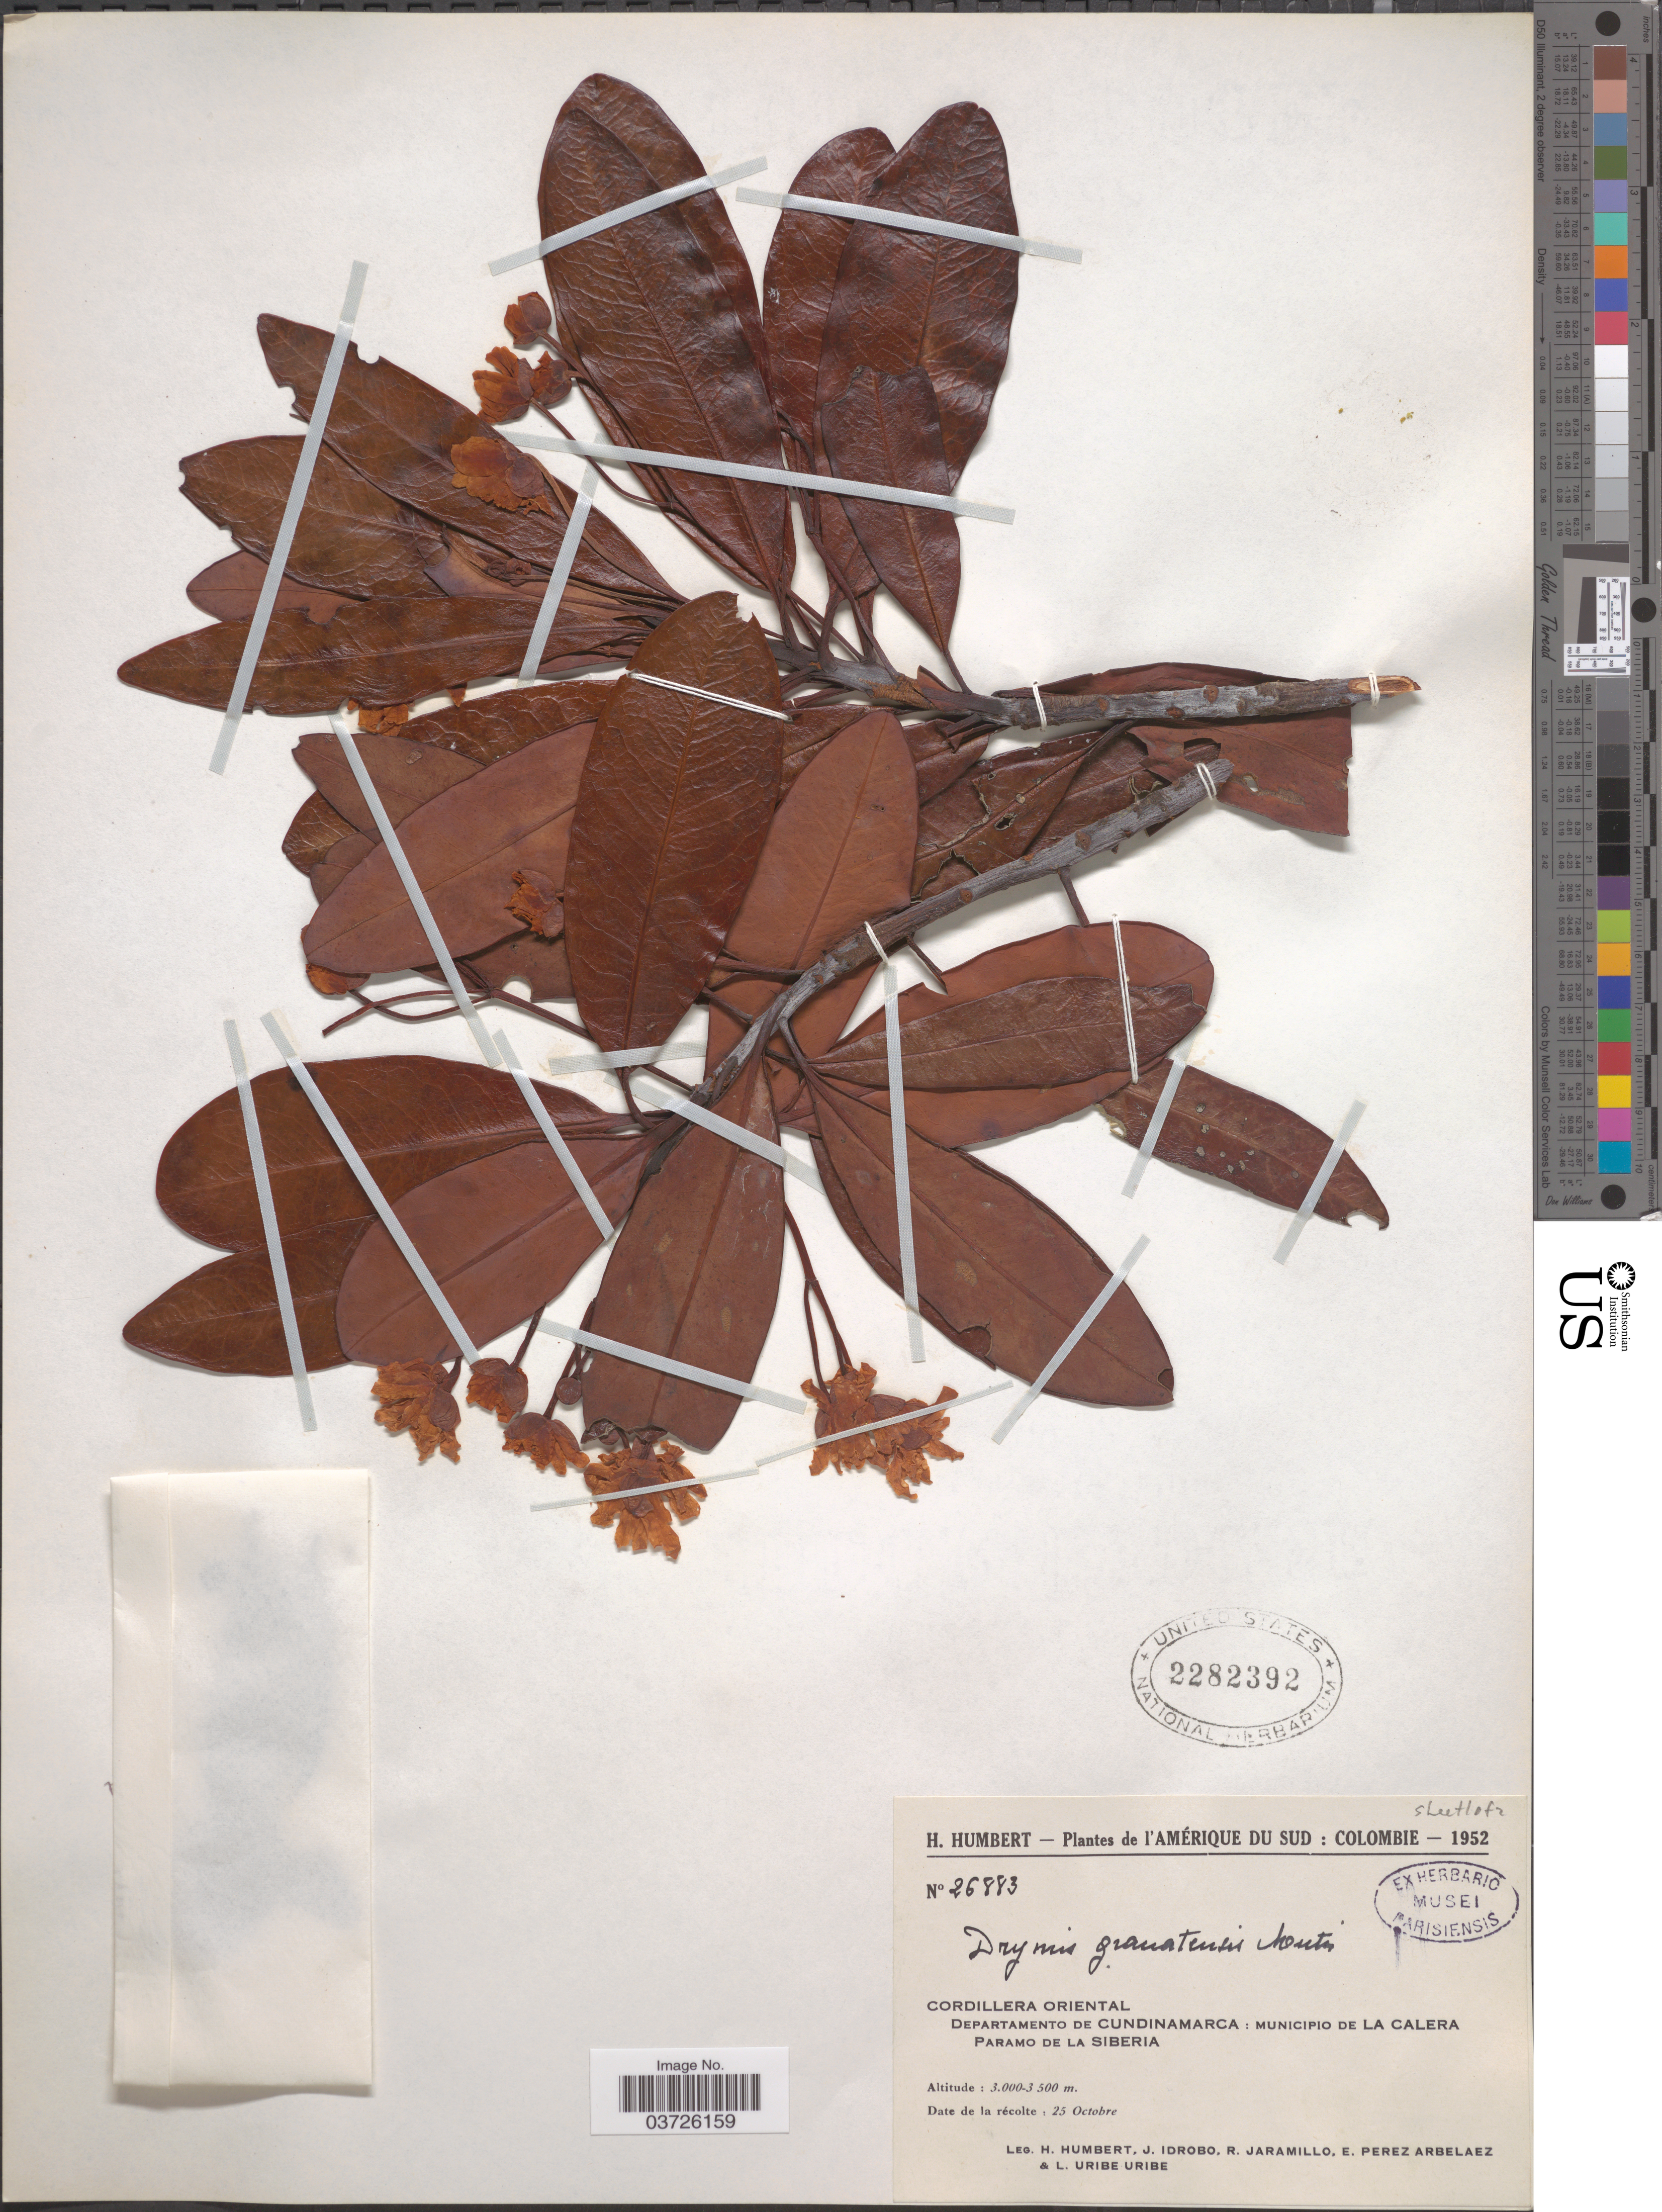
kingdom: Plantae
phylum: Tracheophyta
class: Magnoliopsida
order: Canellales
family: Winteraceae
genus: Drimys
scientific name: Drimys granadensis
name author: L. f.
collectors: H. Humbert, J. M. Idrobo, R. Jaramillo, E. Pérez Arbeláez & L. Uribe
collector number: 26883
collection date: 1952-10-25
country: Colombia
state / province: Cundinamarca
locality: L'Amérique du Sud. Cordillera Oriental. Departamento de Cundinamarca: Municipio de La Calera Paramo de La Siberia.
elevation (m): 3000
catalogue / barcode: US 2282392